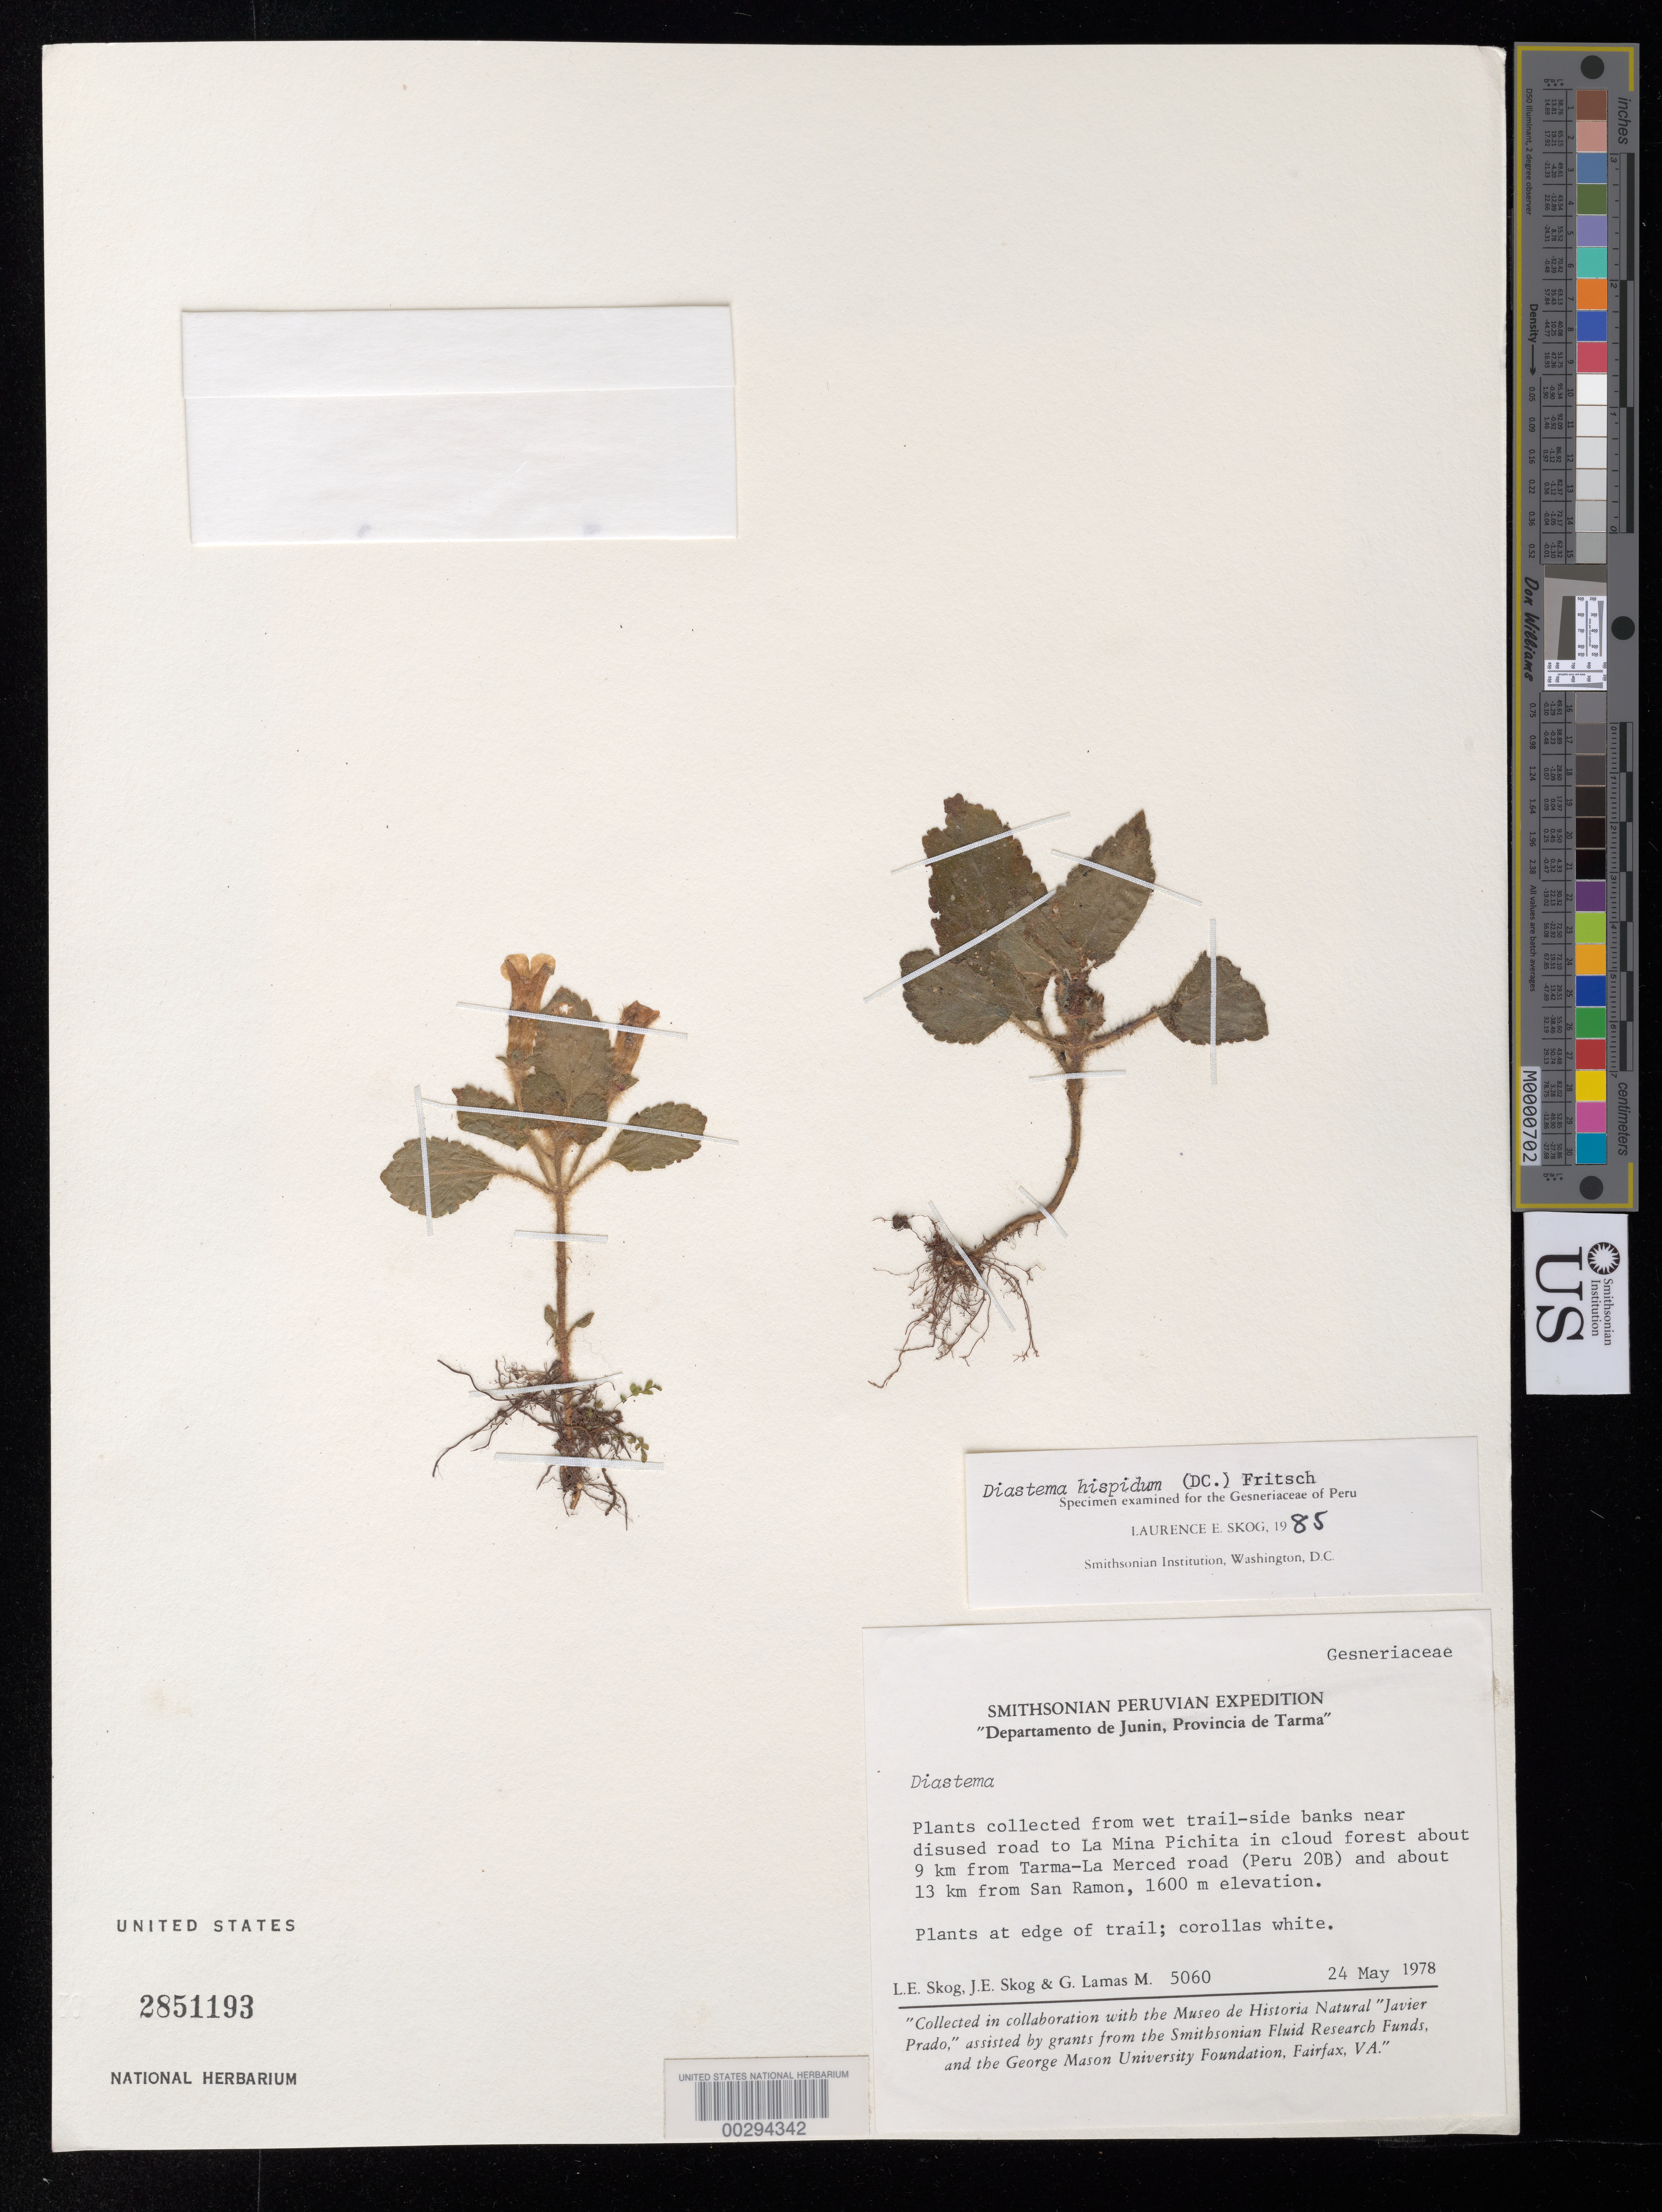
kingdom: Plantae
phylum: Tracheophyta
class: Magnoliopsida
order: Lamiales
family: Gesneriaceae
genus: Diastema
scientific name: Diastema hispidum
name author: (DC.) Fritsch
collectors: L. E. Skog, J. E. Skog & G. Lamas M.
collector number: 5060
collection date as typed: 24 May 1978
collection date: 1978-05-24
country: Peru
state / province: Junín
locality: Prov. Tarma; near disused road to La Mina Pichita about 9 km from Tarma - La Merced road (Peru 20B) and about 13 km from San Ramon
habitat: Cloud forest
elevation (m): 1600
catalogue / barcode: US 2851193